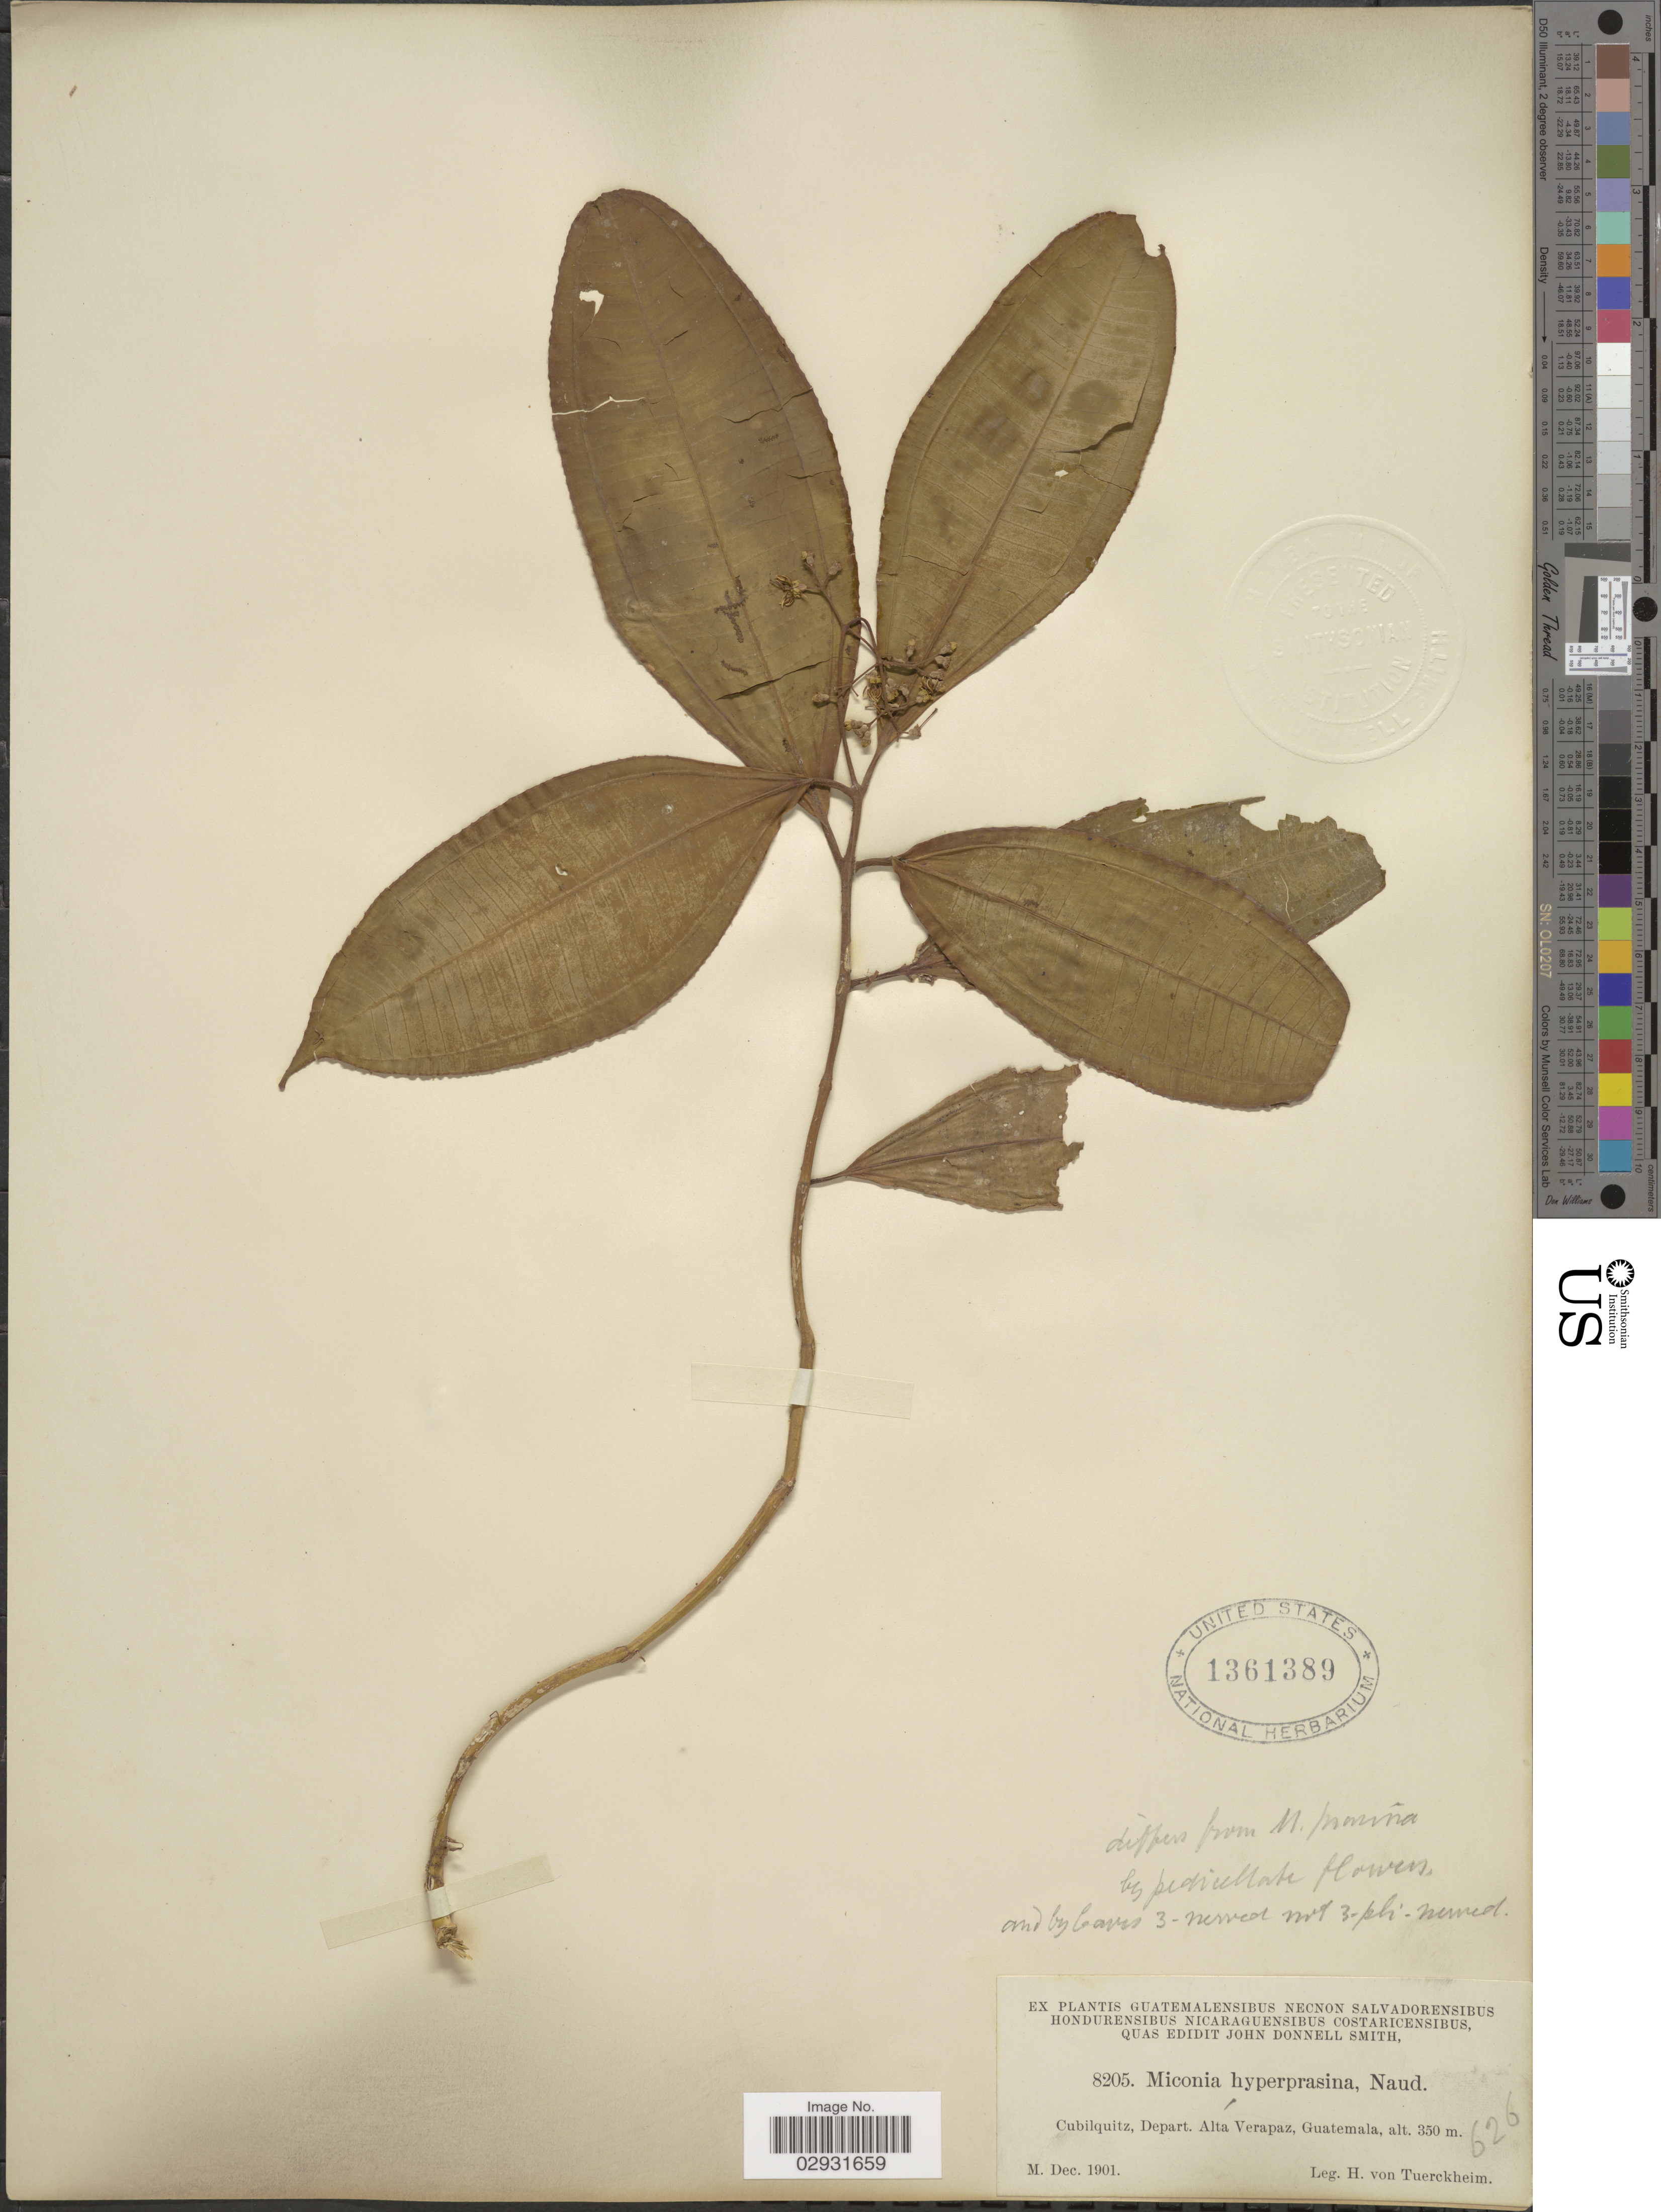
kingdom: Plantae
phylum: Tracheophyta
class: Magnoliopsida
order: Myrtales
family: Melastomataceae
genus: Miconia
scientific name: Miconia affinis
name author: DC.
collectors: H. von Türckheim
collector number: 8205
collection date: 1901-12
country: Guatemala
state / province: Alta Verapaz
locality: Cubilquitz, Depart. Alta Verapaz.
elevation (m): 350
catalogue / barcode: US 1361389